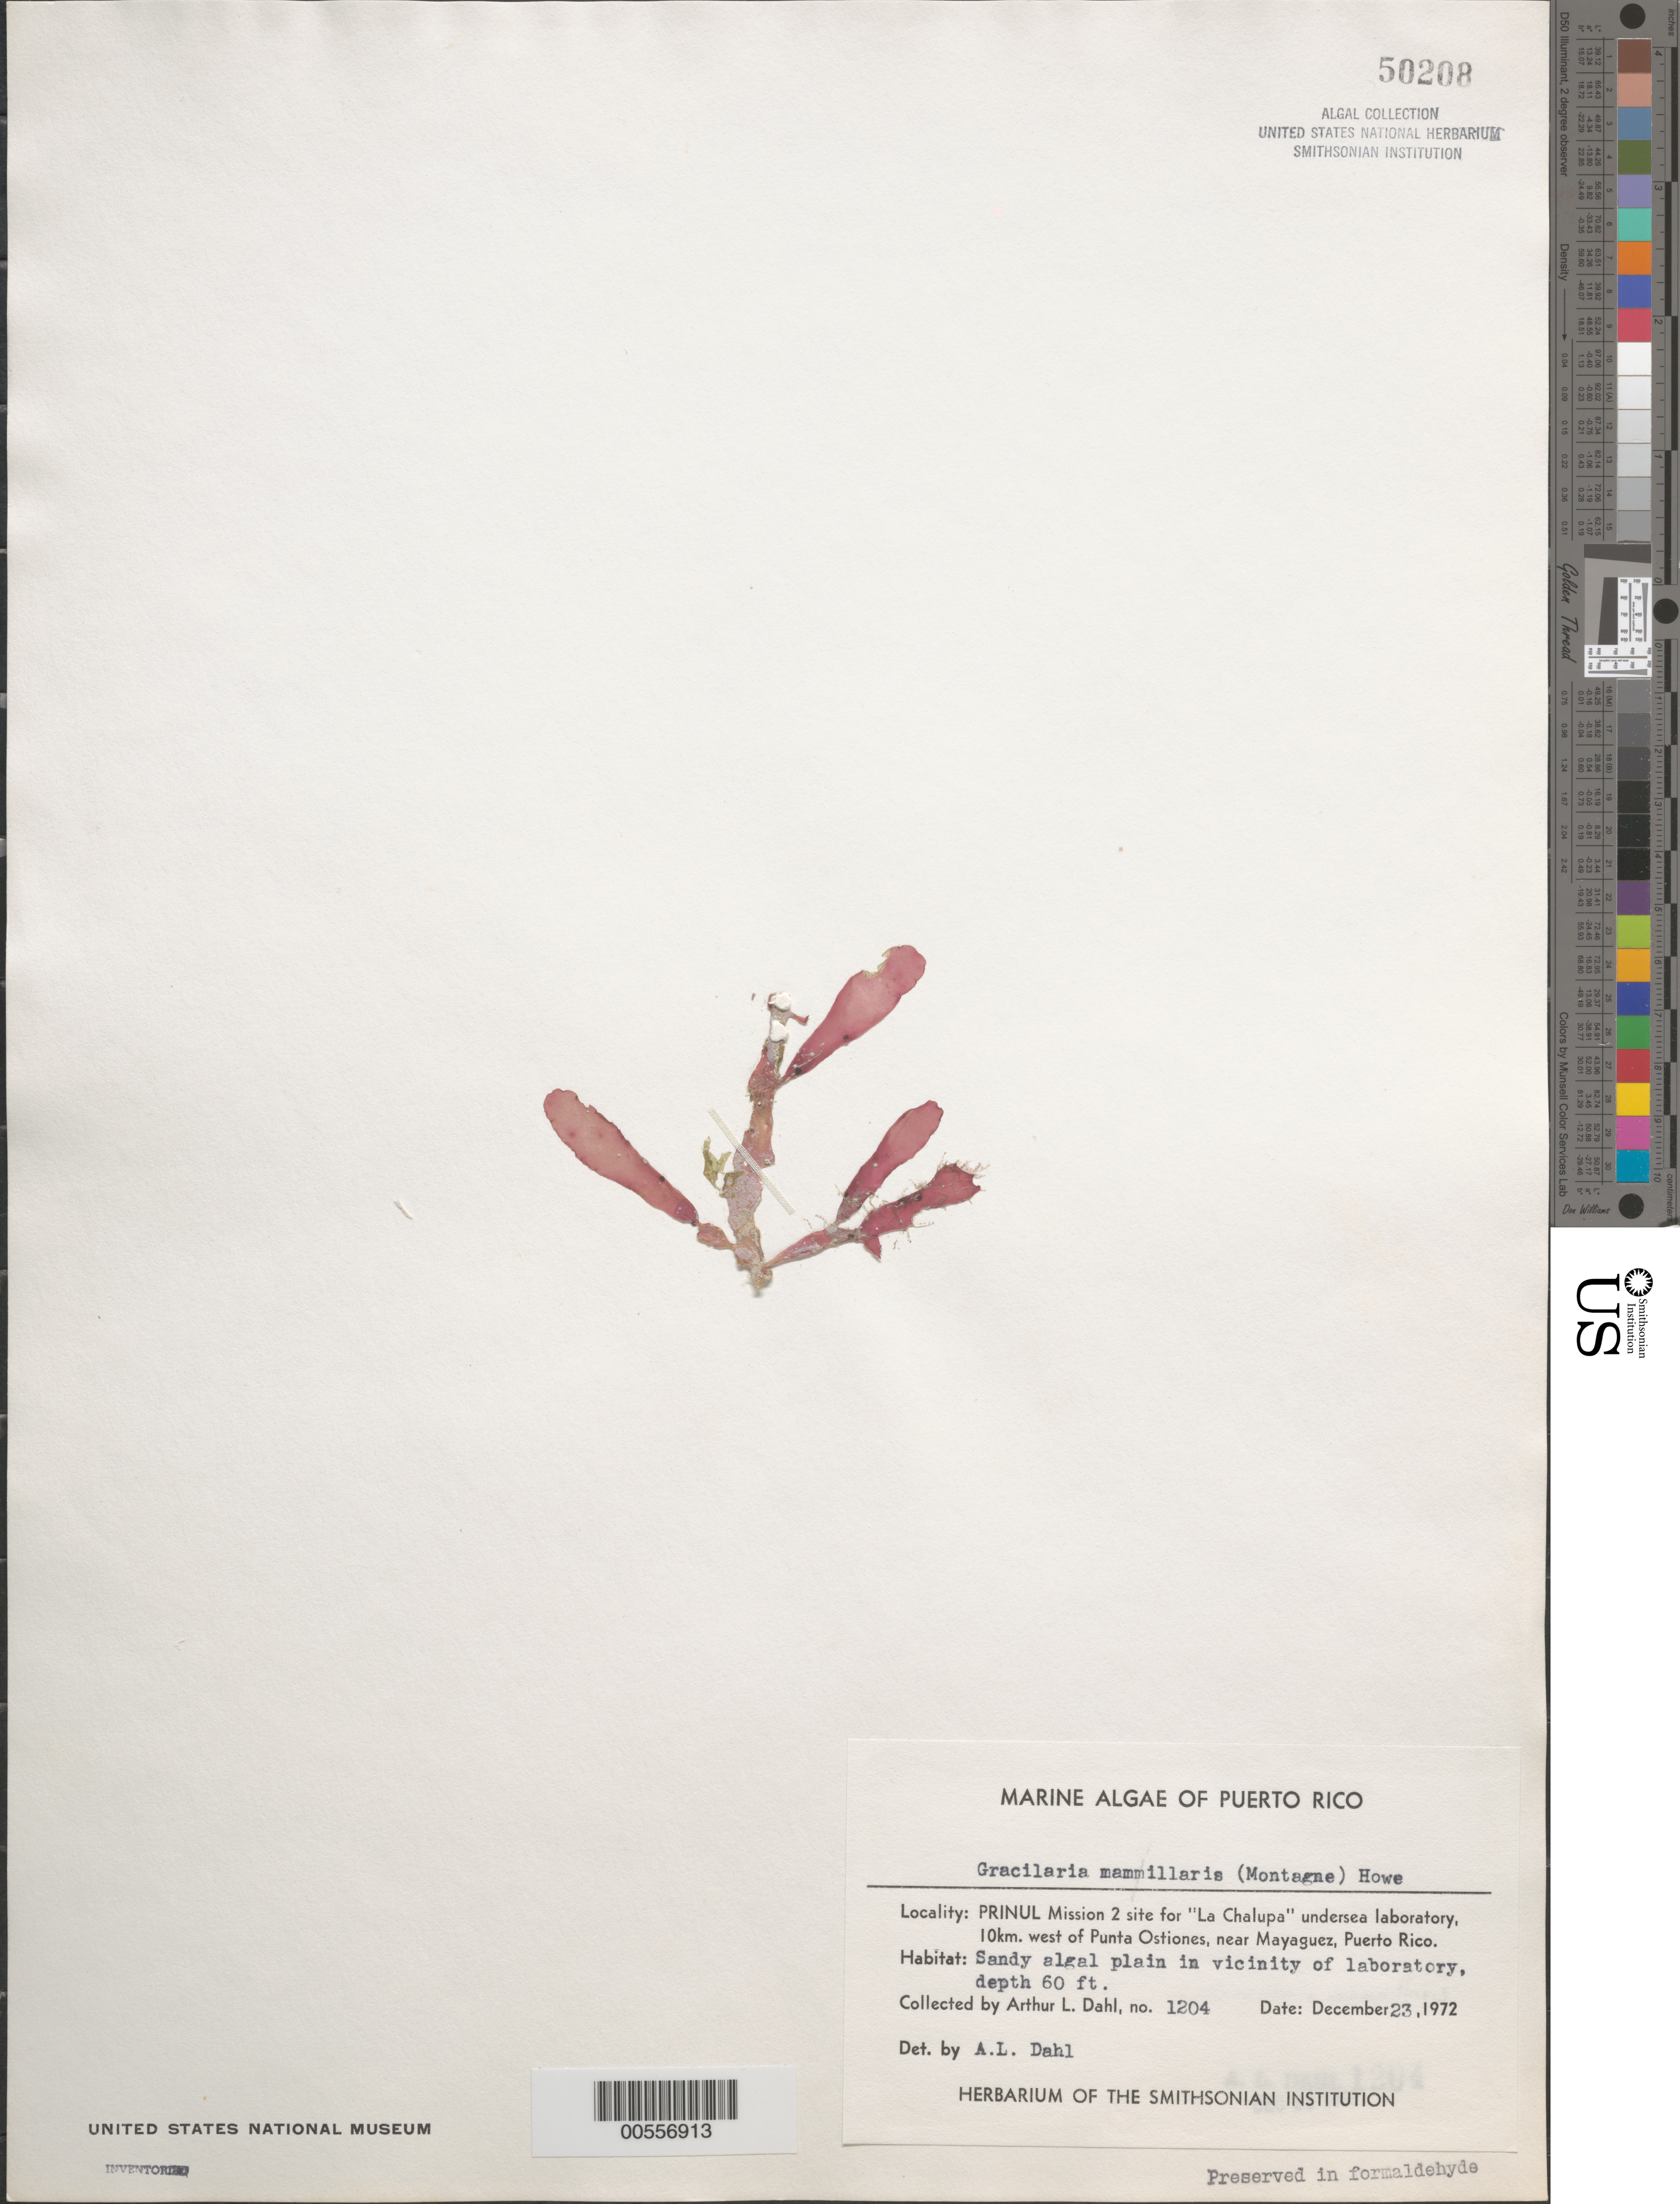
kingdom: Plantae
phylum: Rhodophyta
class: Florideophyceae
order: Gracilariales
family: Gracilariaceae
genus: Gracilaria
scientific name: Gracilaria mammillaris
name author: (Mont.) M. Howe in Britton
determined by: Dahl, A. E.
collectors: A. Dahl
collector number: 1204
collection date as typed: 23 Dec 1972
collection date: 1972-12-23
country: Puerto Rico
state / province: Mayaguez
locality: La chalupa undersea laboratory, 10 km west of punta ostiones, near mayaguez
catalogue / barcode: US 50208